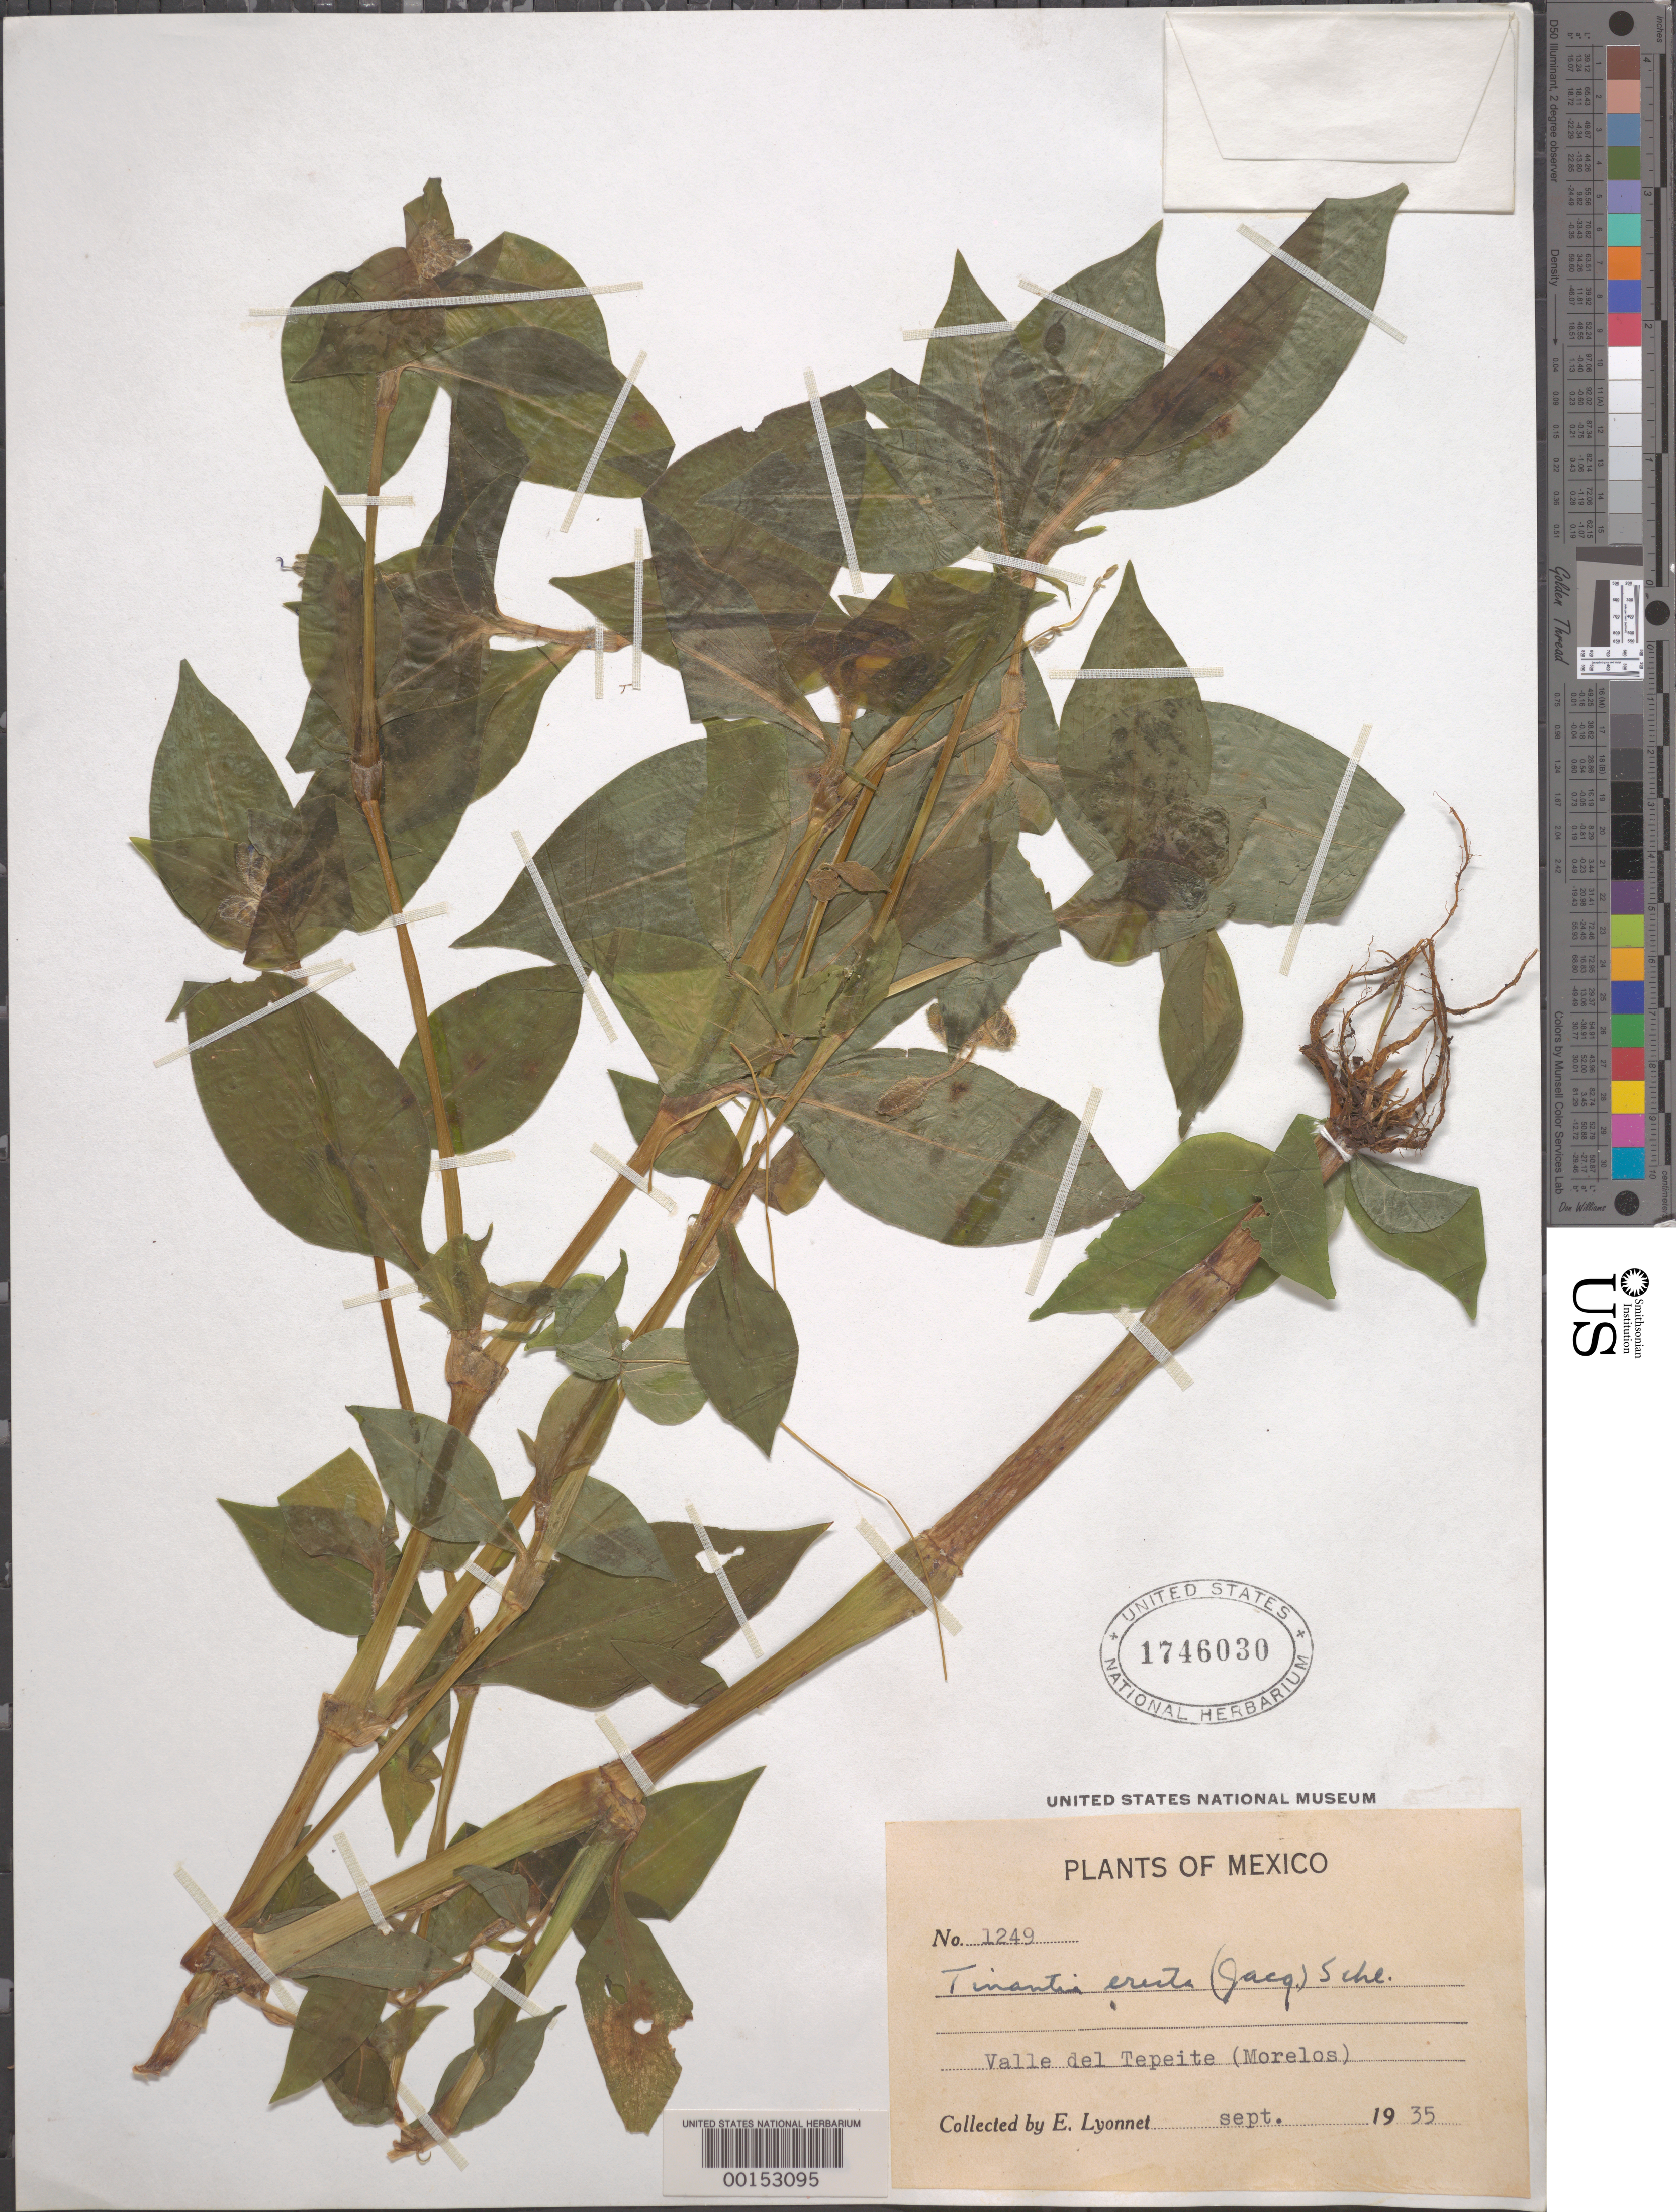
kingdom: Plantae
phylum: Tracheophyta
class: Liliopsida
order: Commelinales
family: Commelinaceae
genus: Tinantia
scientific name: Tinantia erecta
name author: (Jacq.) Fenzl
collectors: Bro. E. Lyonnet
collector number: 1249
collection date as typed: Sep 1935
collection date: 1935-09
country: Mexico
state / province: Morelos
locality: Valle del tepeite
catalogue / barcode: US 1746030